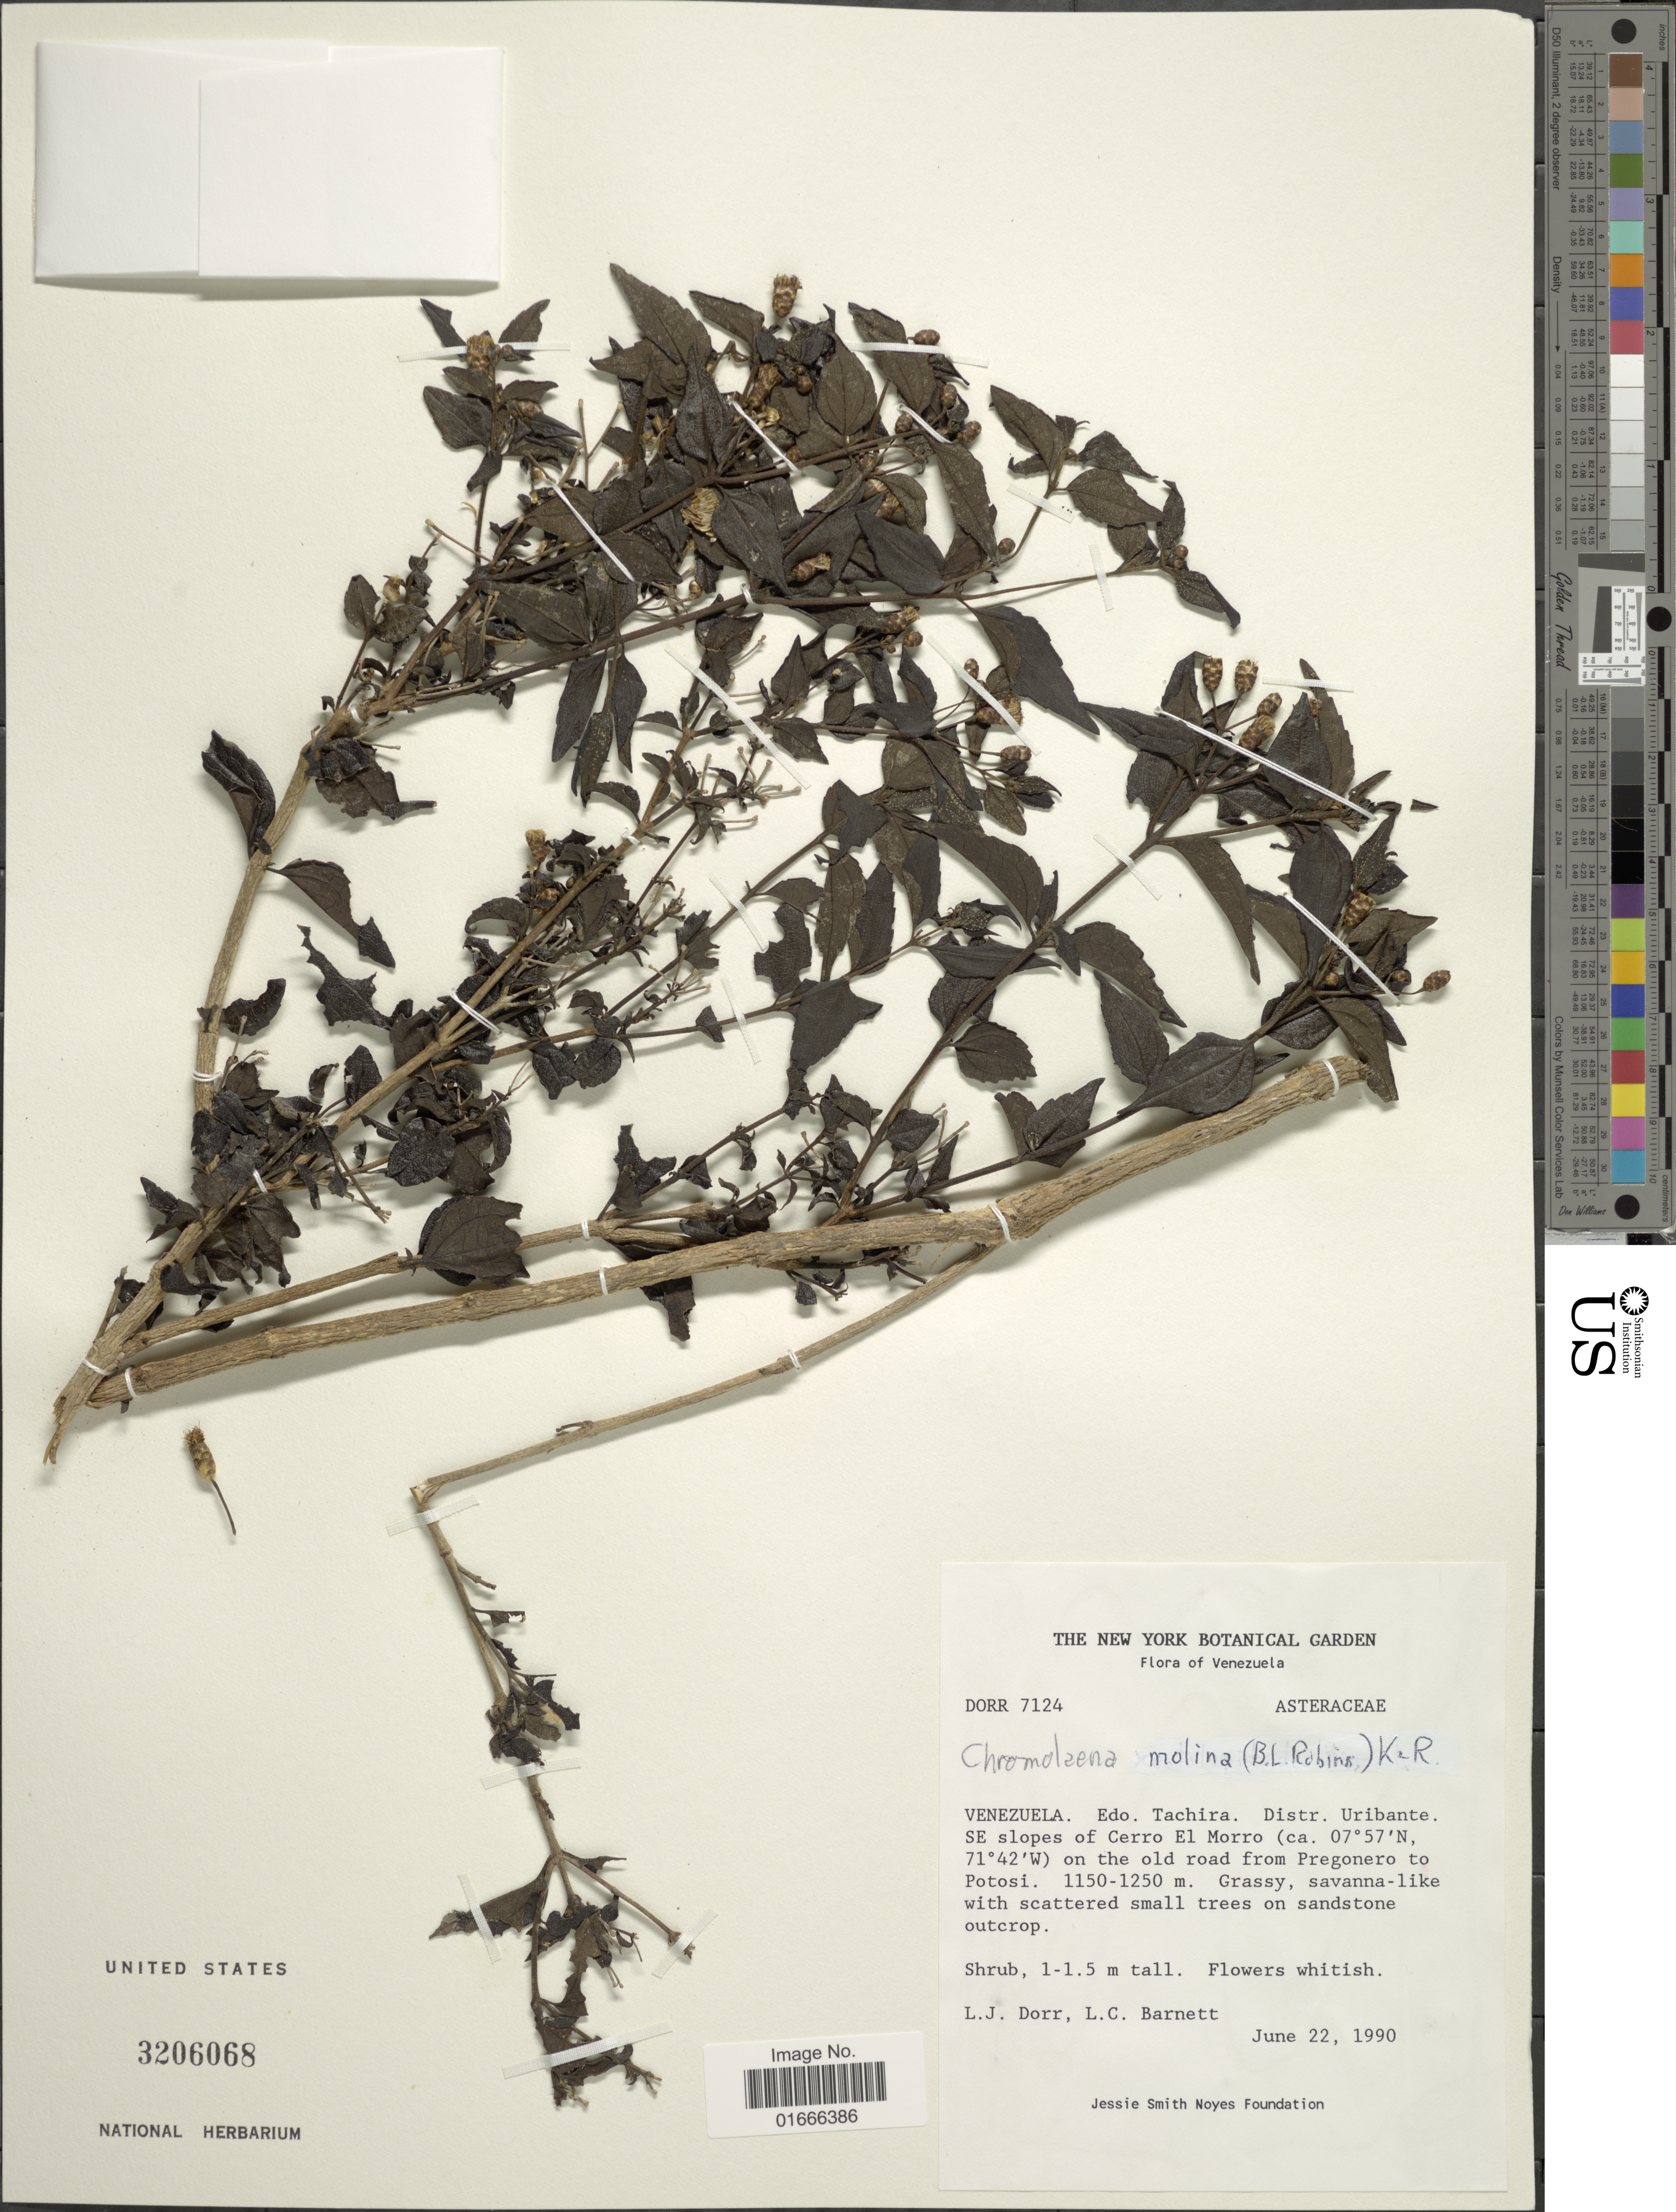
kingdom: Plantae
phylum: Tracheophyta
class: Magnoliopsida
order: Asterales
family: Asteraceae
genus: Chromolaena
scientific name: Chromolaena molina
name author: (B.L. Rob.) R.M. King & H. Rob.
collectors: L. J. Dorr & L. C. Barnett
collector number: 7124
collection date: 1990-06-22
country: Venezuela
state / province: Táchira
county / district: Uribante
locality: SE slopes of Cerro El Morro on the old road from Pregonero to Potosi.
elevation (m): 1150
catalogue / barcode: US 3206068